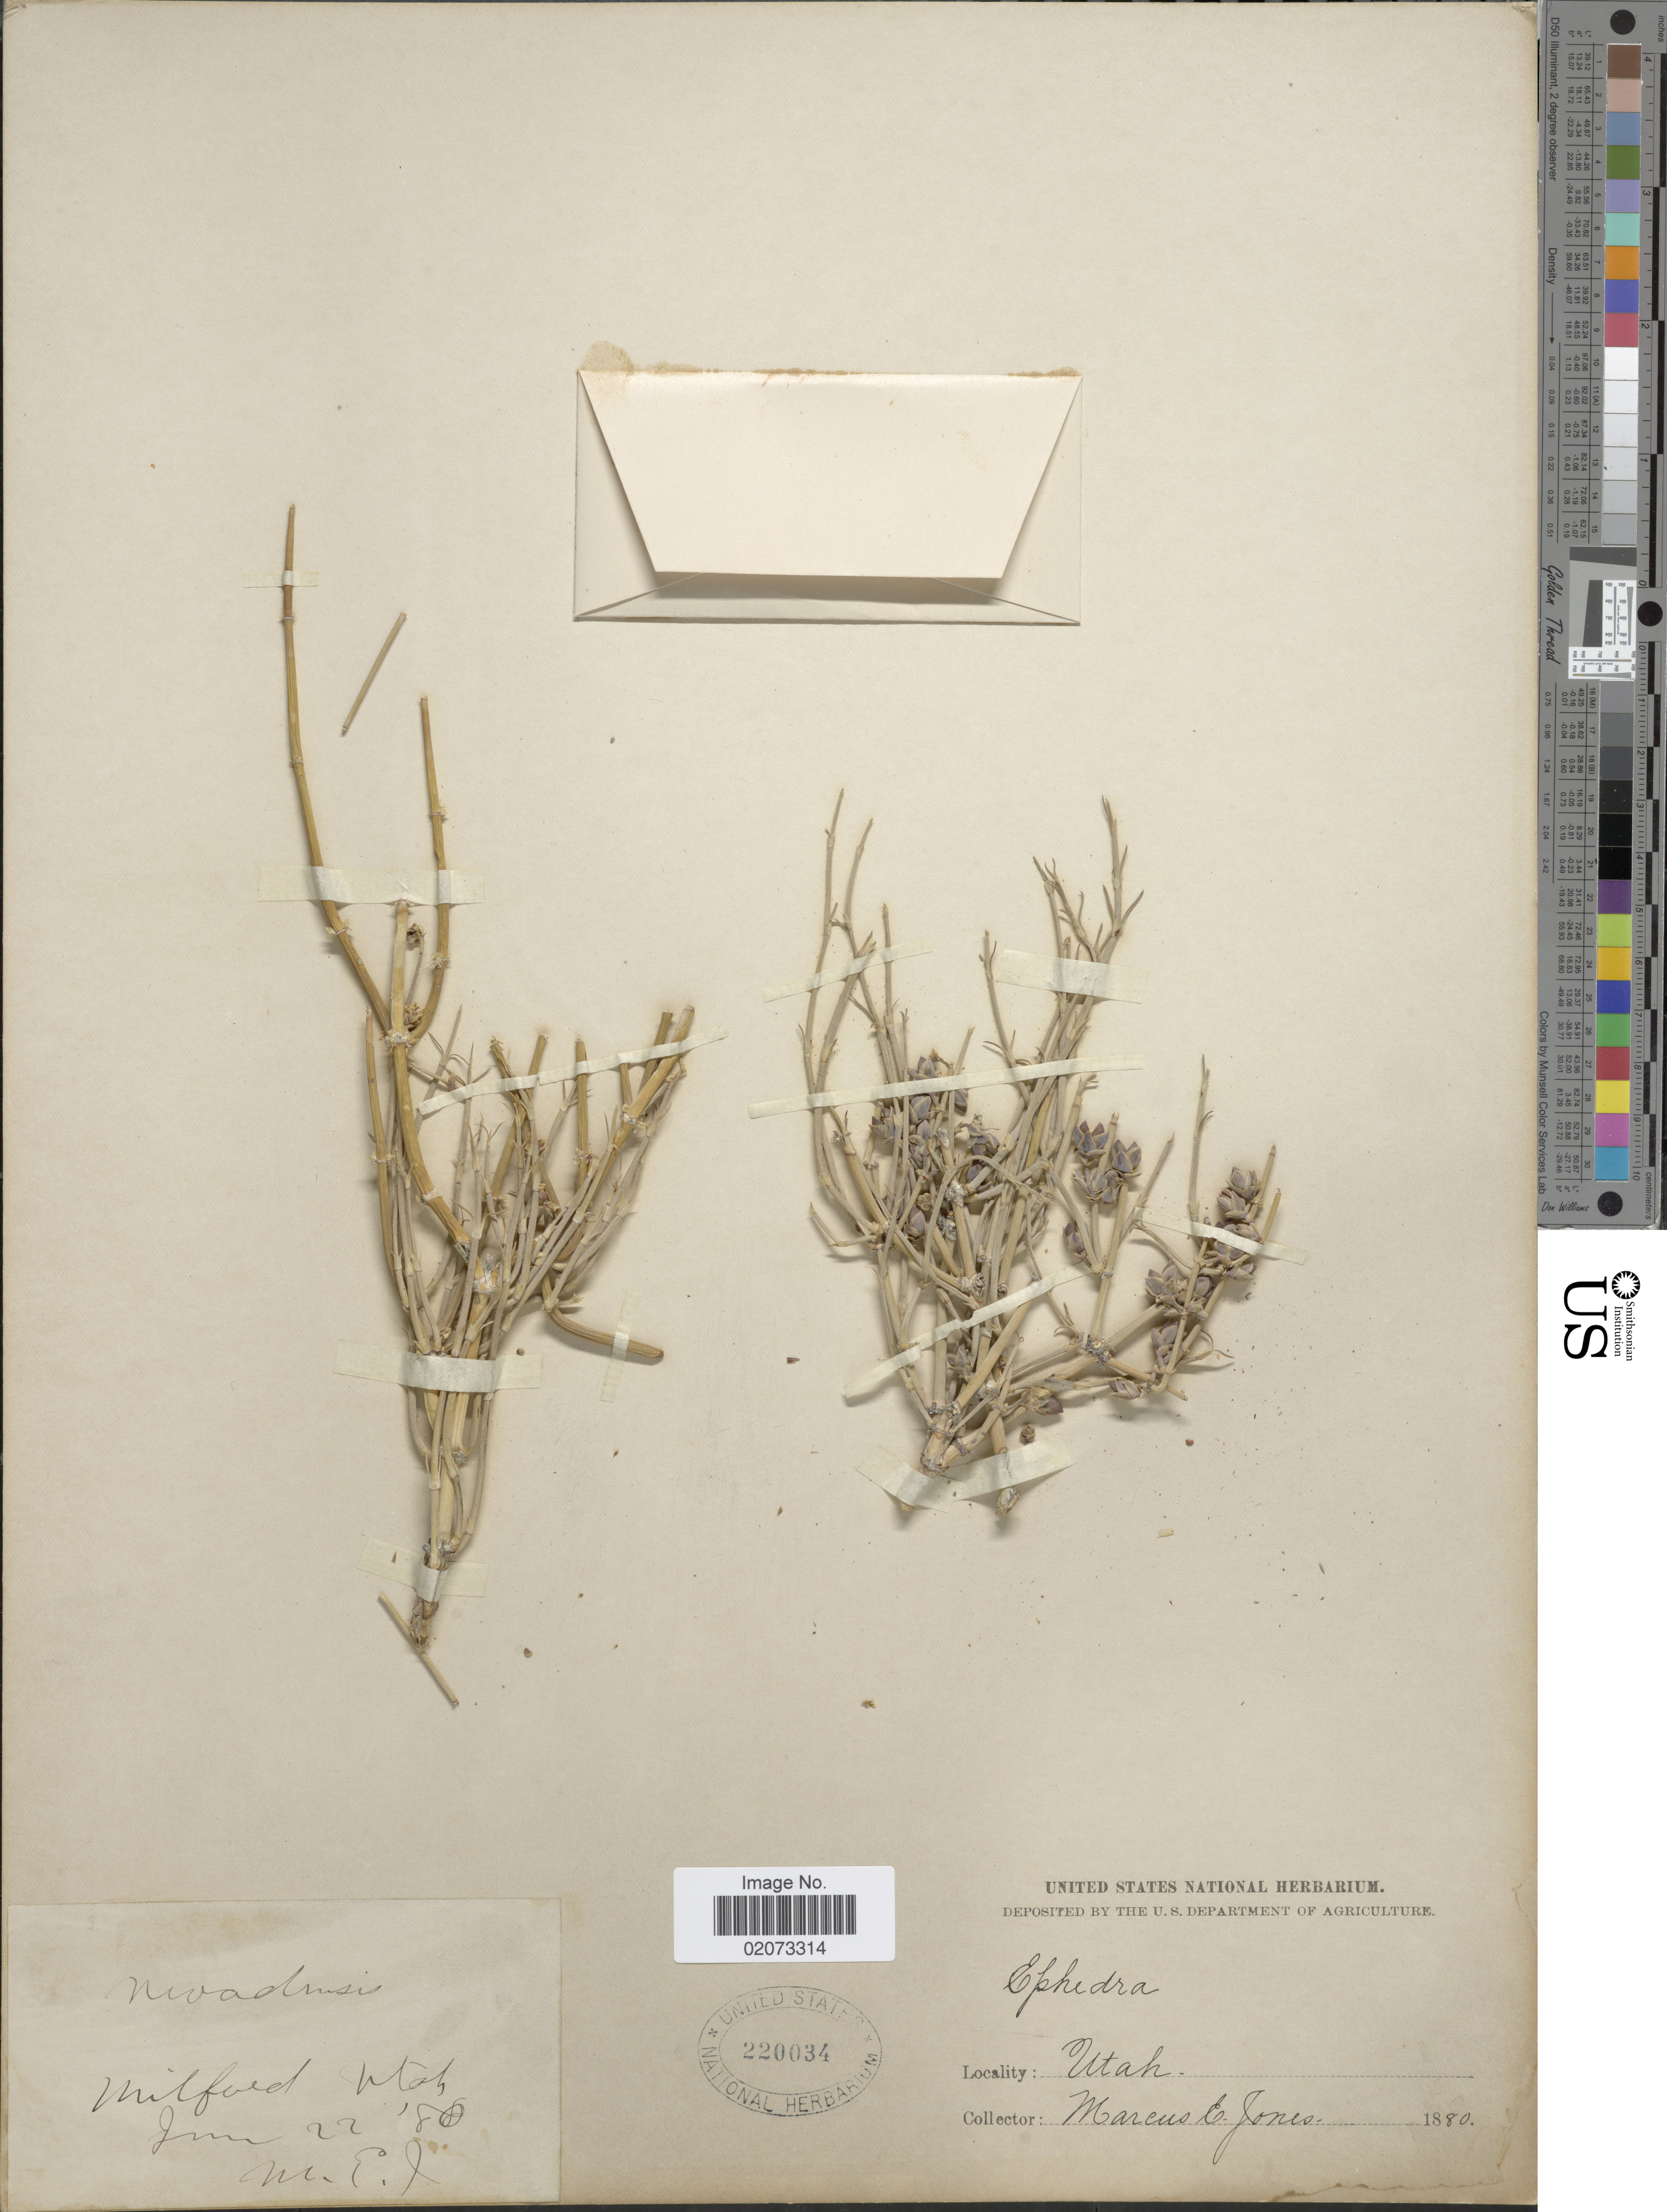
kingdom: Plantae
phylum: Tracheophyta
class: Gnetopsida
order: Ephedrales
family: Ephedraceae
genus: Ephedra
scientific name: Ephedra nevadensis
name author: S. Watson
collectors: M. E. Jones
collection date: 1880-06-22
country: United States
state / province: Utah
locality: Utah. Wilfred Utah.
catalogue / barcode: US 220034